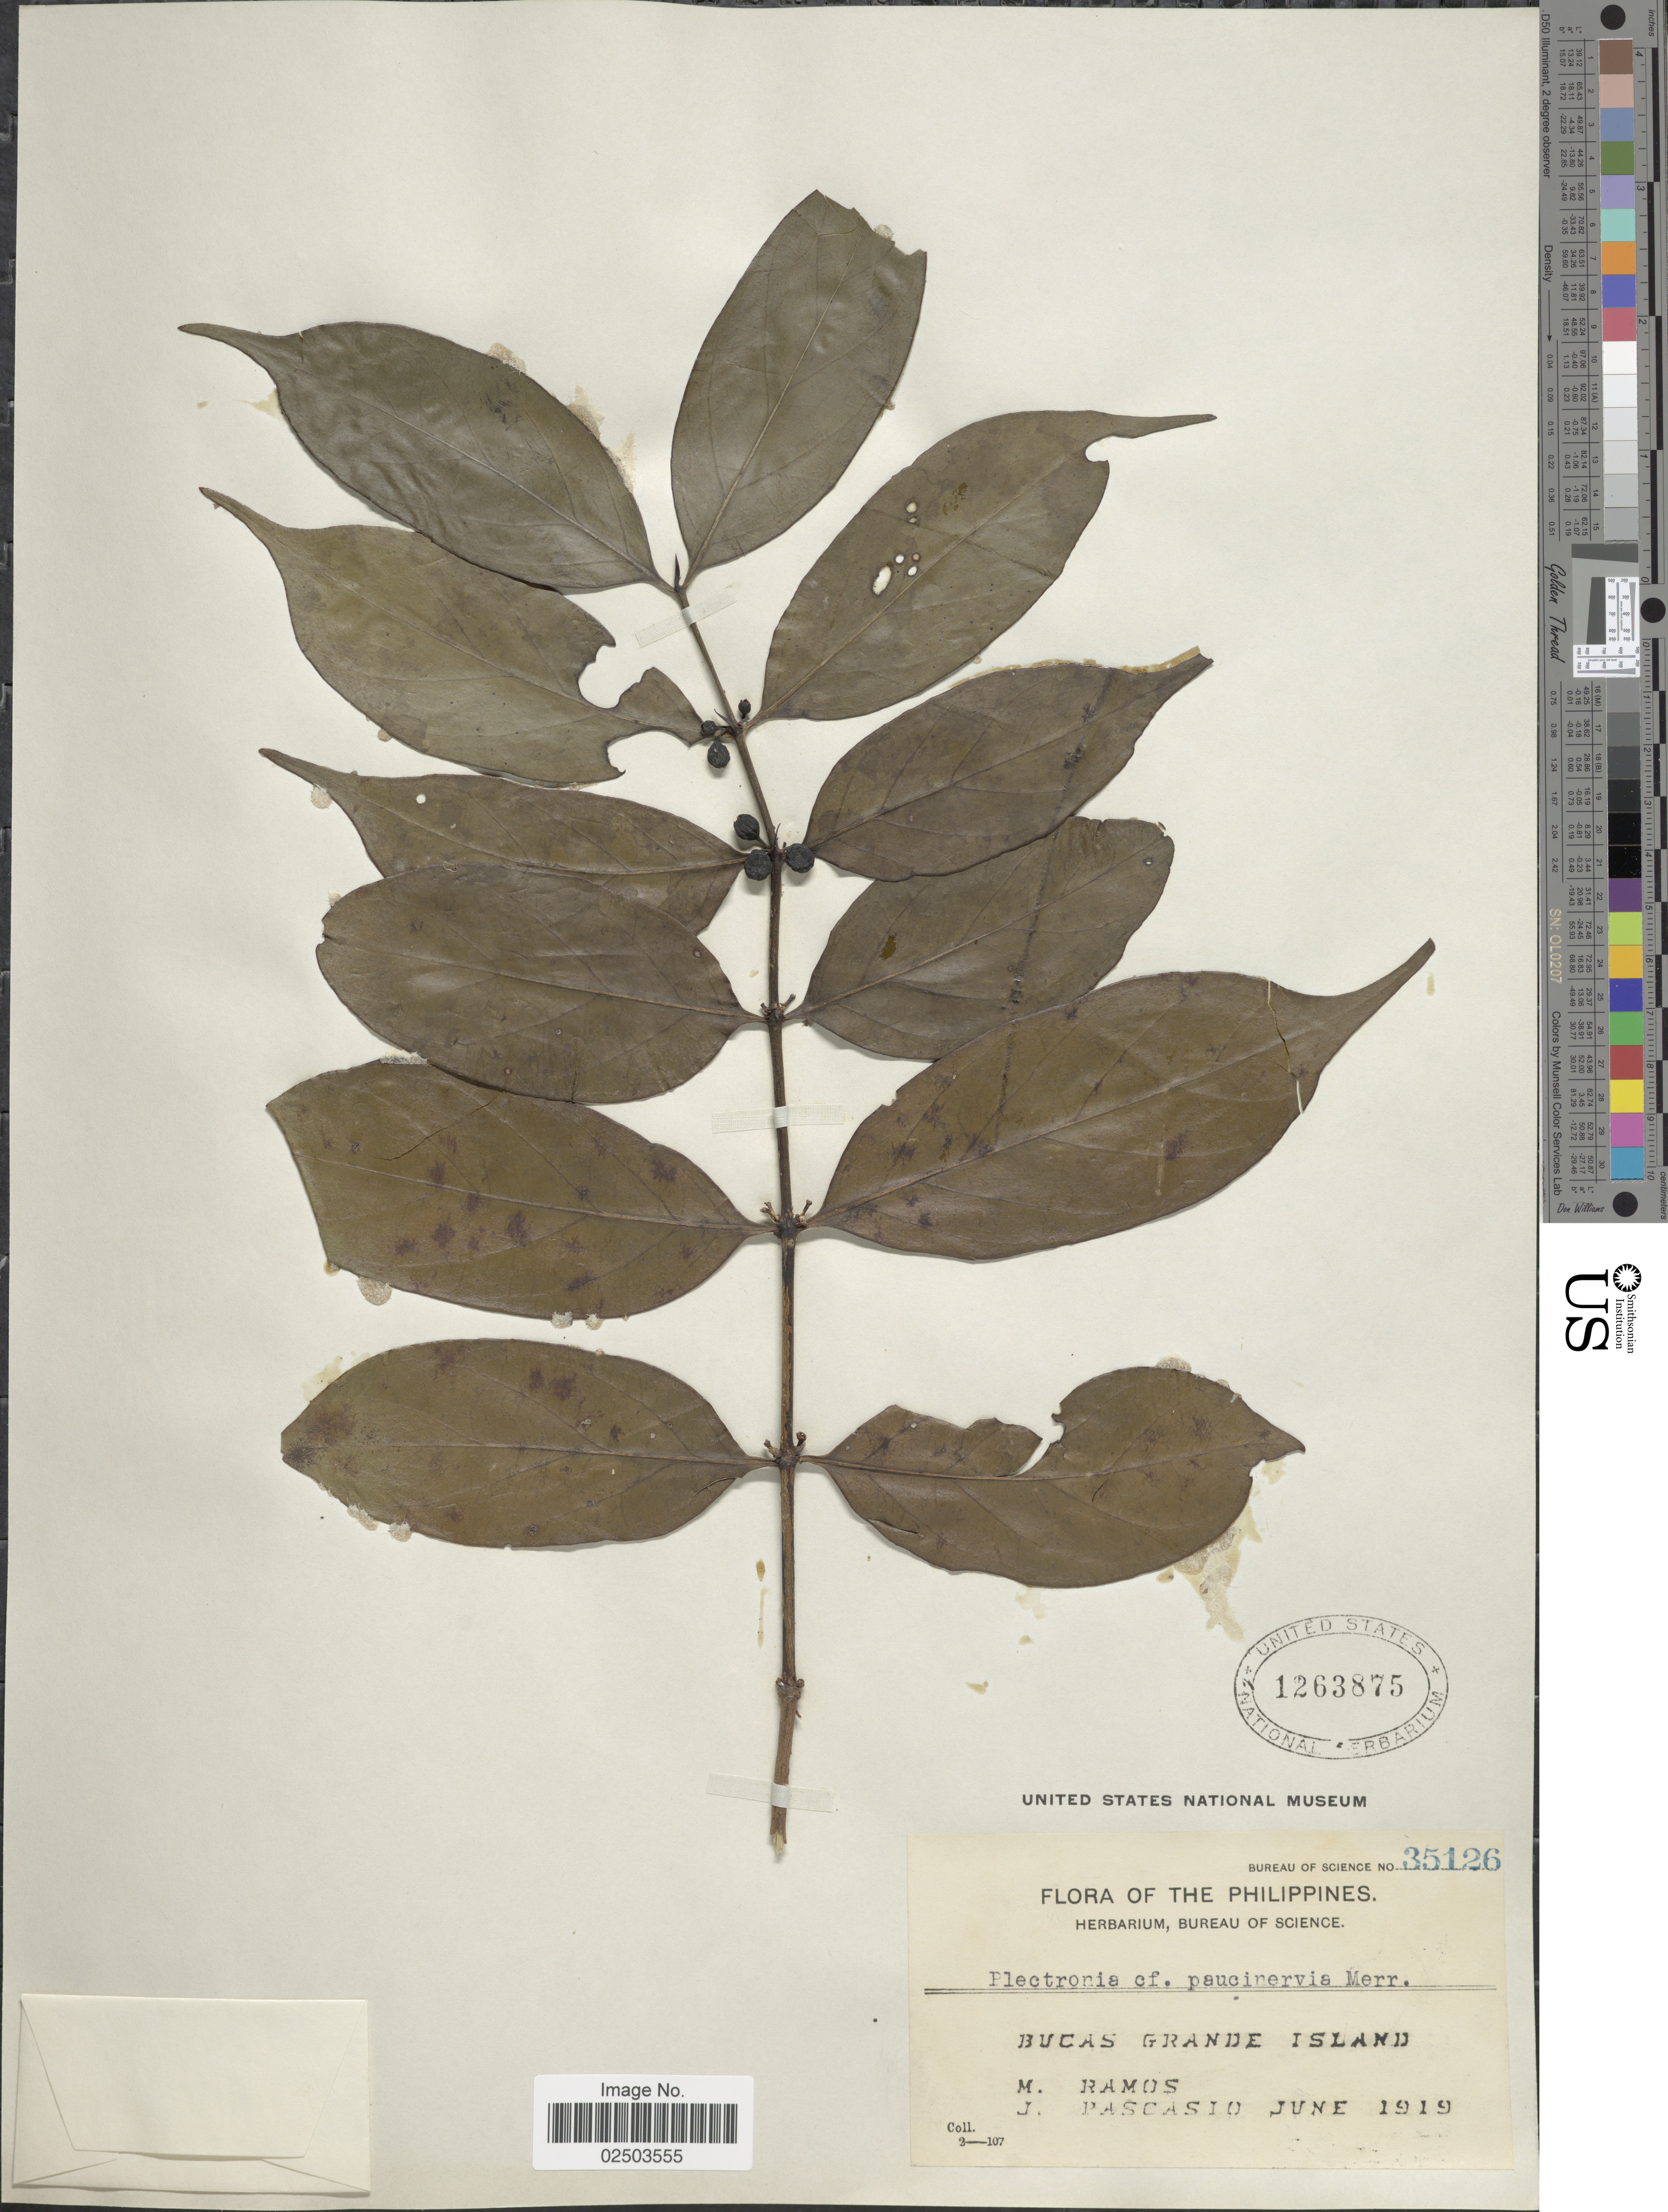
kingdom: Plantae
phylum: Tracheophyta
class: Magnoliopsida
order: Gentianales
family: Rubiaceae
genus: Canthium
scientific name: Canthium paucinervium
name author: (Merr.) Merr.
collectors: M. Ramos & J. Pascasio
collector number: Bureau of Science 35126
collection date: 1919-06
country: Philippines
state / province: Caraga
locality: Bucas Grande Island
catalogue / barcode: US 1263875